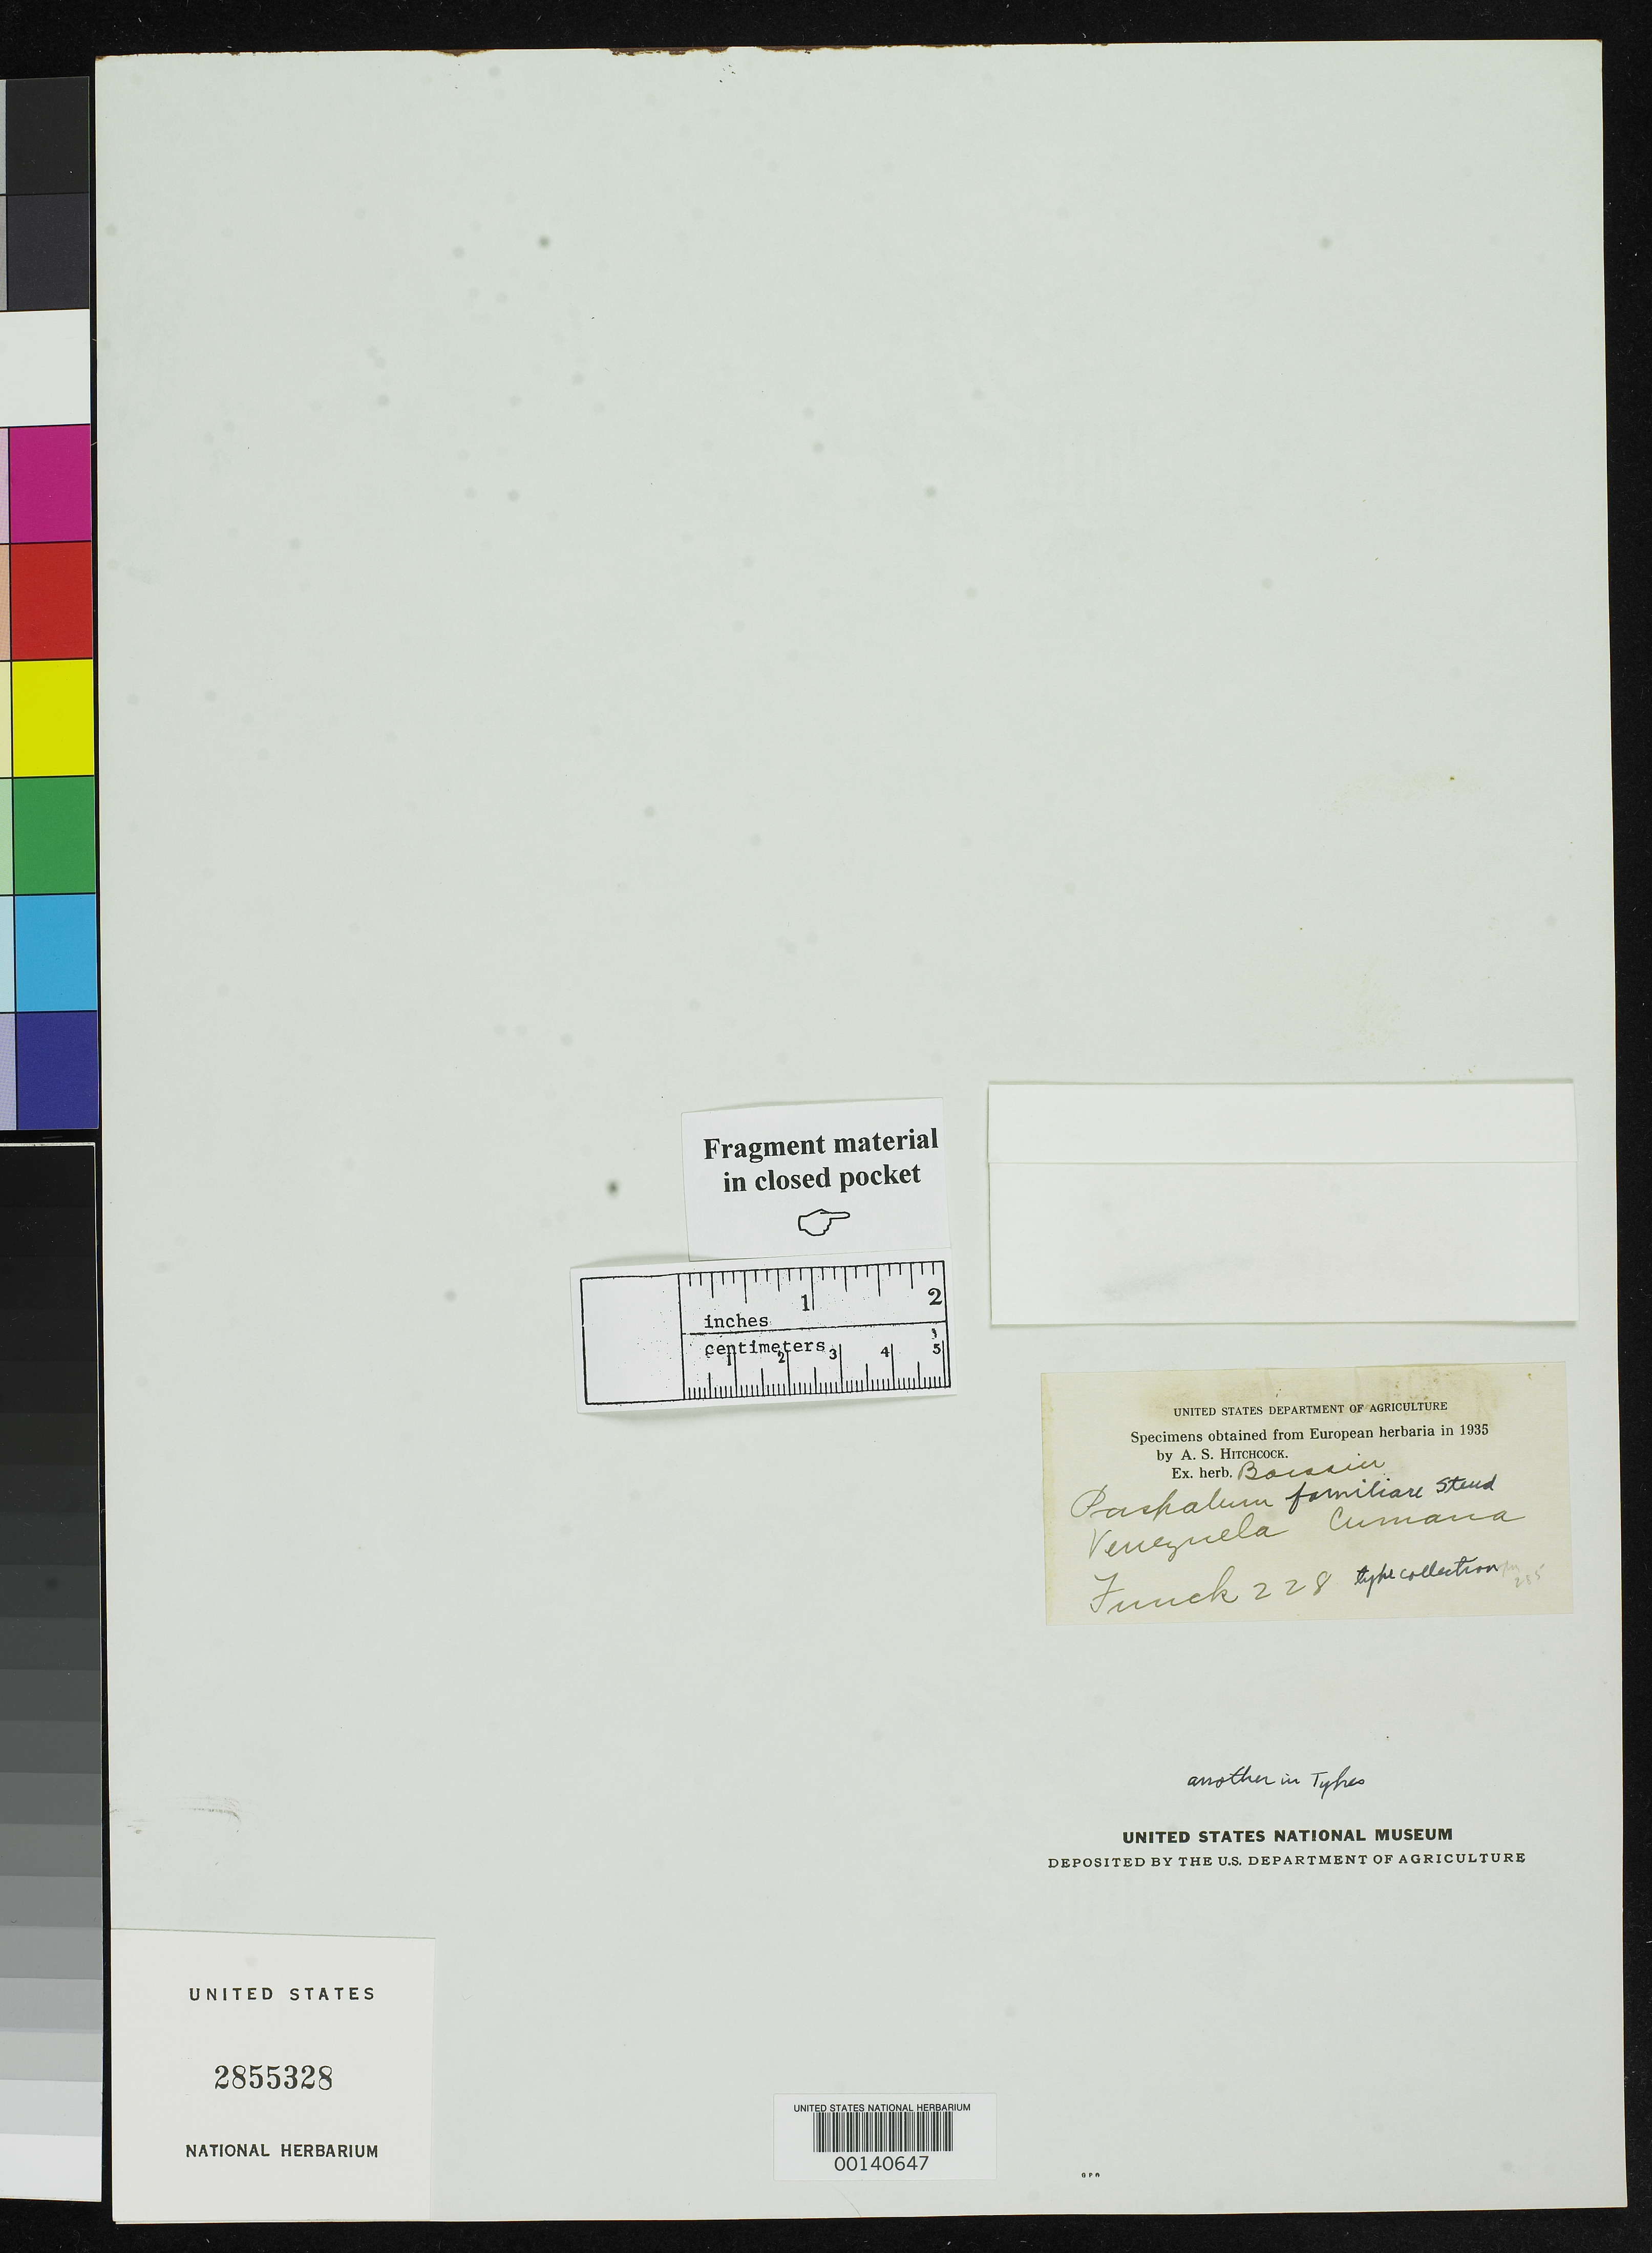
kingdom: Plantae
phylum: Tracheophyta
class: Liliopsida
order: Poales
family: Poaceae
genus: Paspalum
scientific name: Paspalum familiare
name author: Steud.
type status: Type Fragment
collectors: N. Funck & L. Schlim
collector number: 228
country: Venezuela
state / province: Sucre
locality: Cumana.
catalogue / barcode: US 2855328